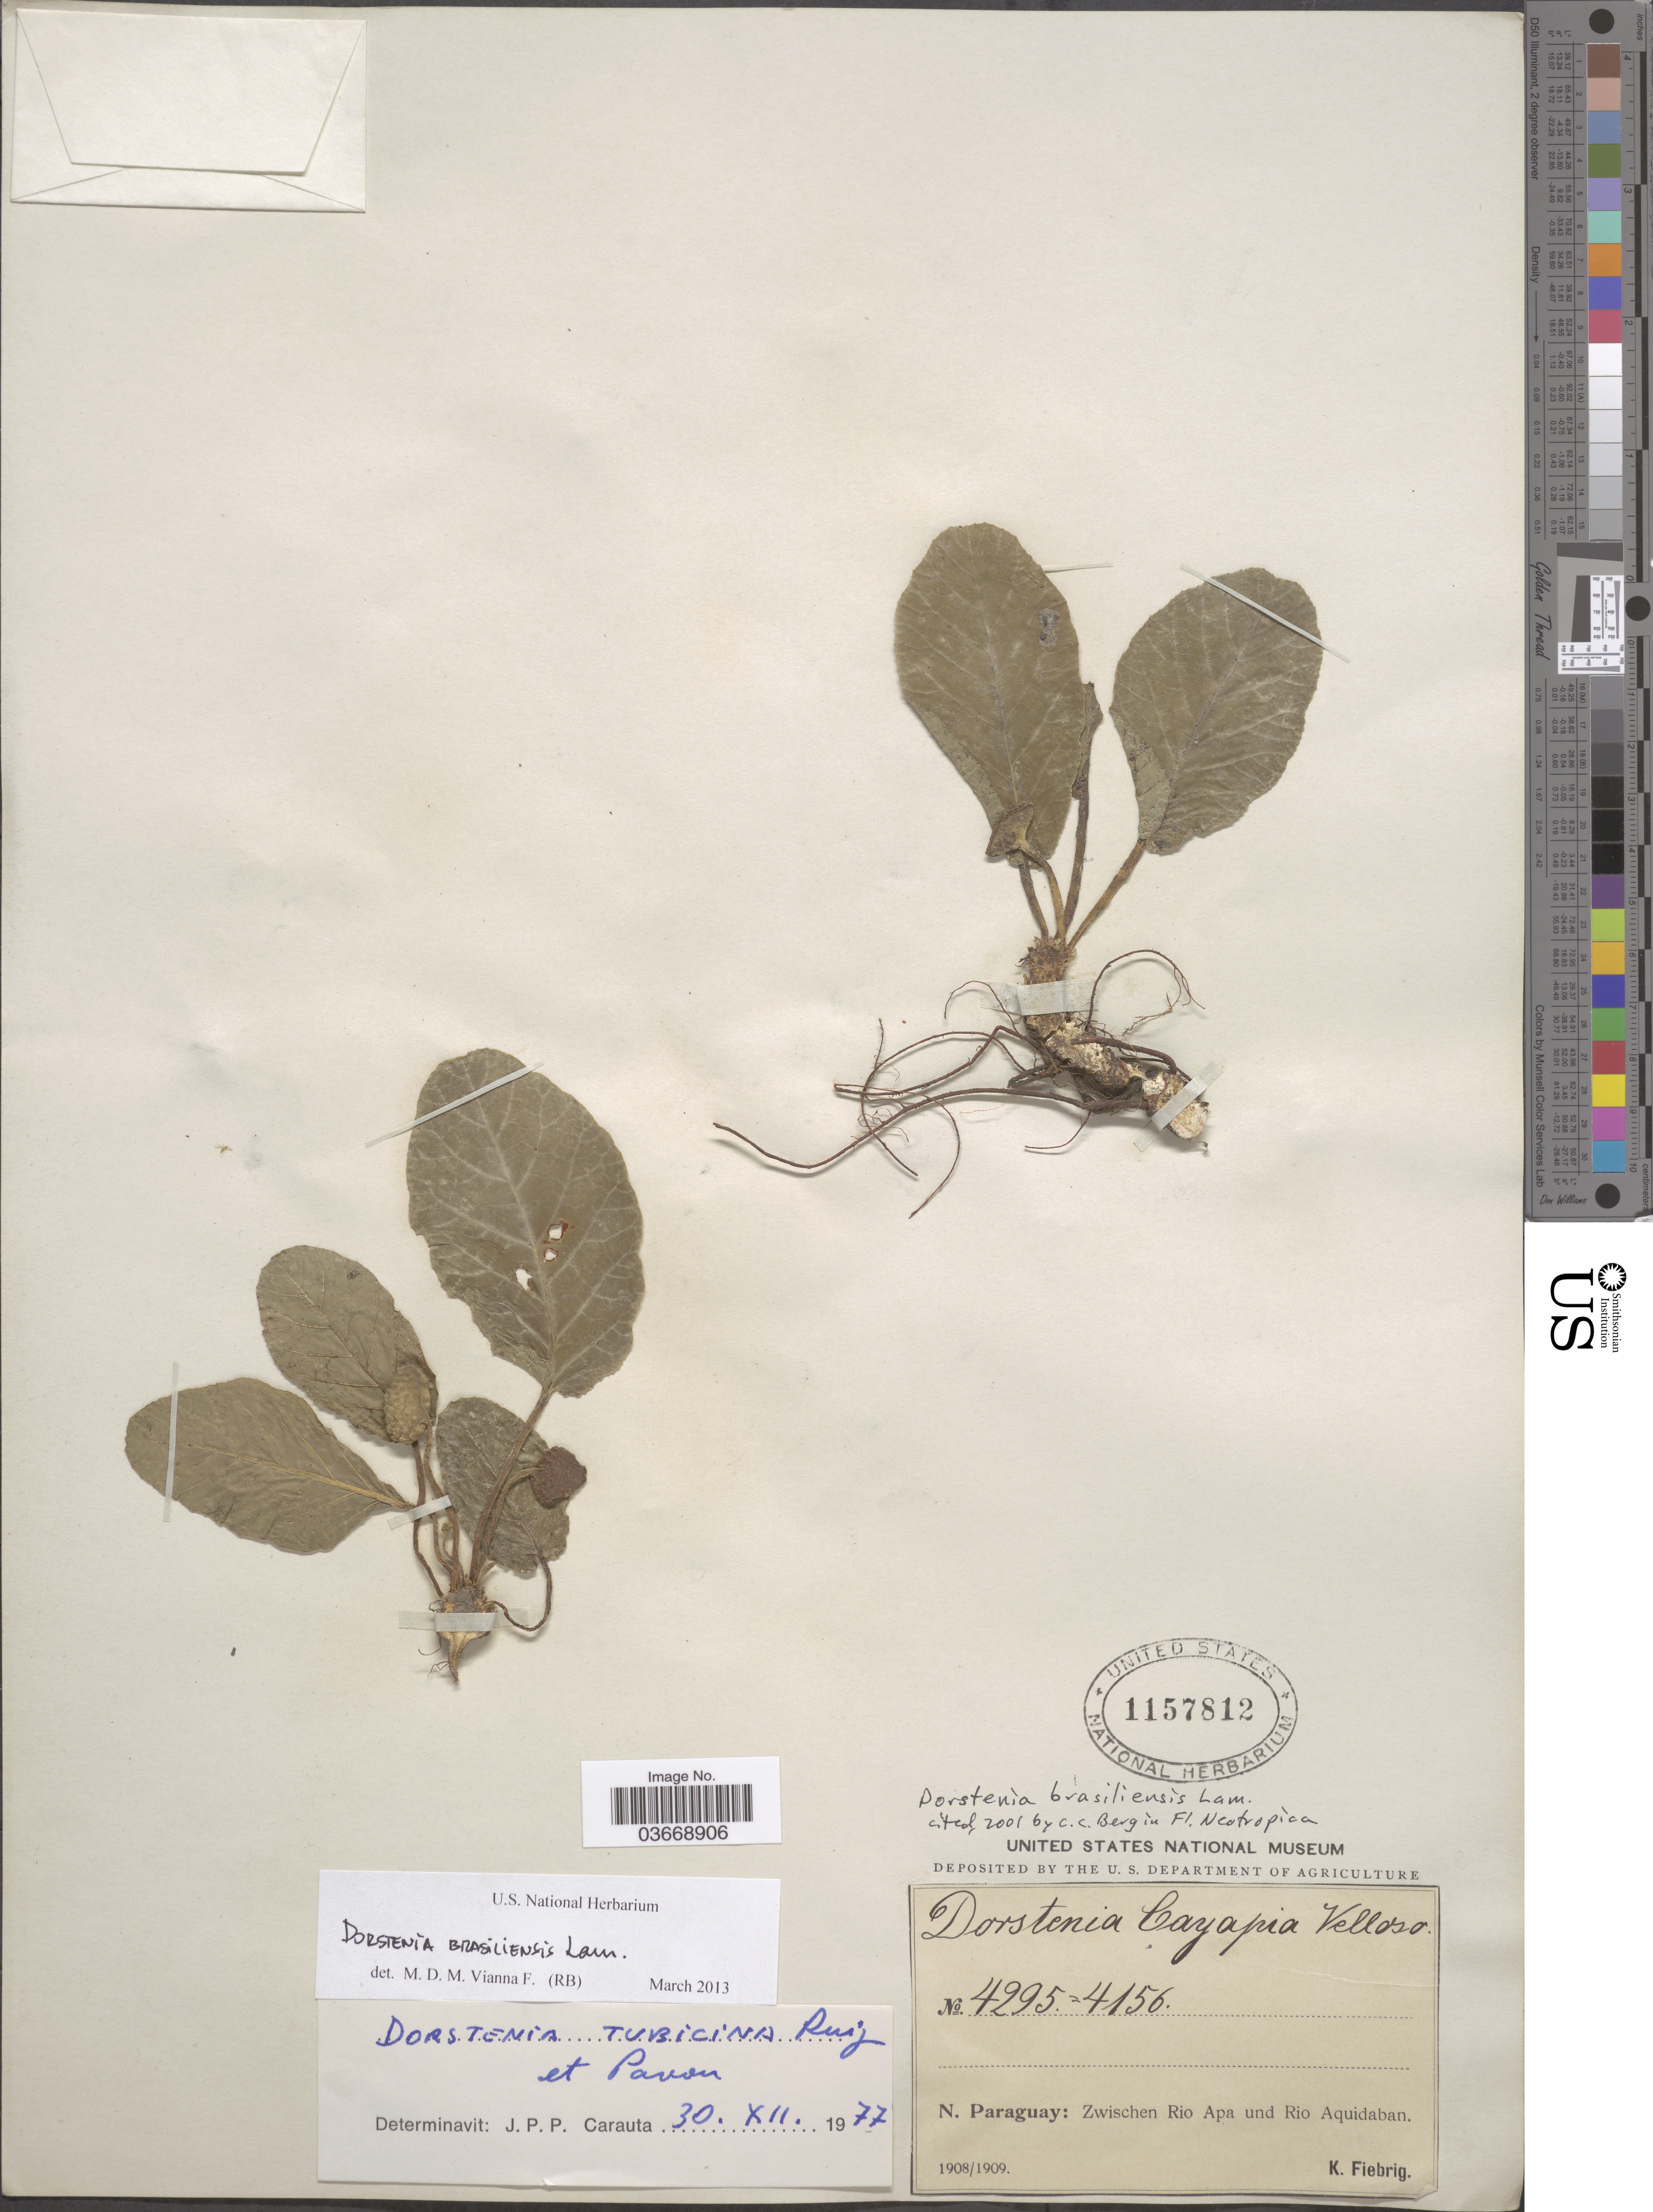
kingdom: Plantae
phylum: Tracheophyta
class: Magnoliopsida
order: Rosales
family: Moraceae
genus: Dorstenia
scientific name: Dorstenia brasiliensis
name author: Lam.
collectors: K. Fiebrig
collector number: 4295-4156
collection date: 1908/1909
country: Paraguay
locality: N. Paraguay: Zwischen Rio Apa und Rio Aquidaban.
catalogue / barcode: US 1157812